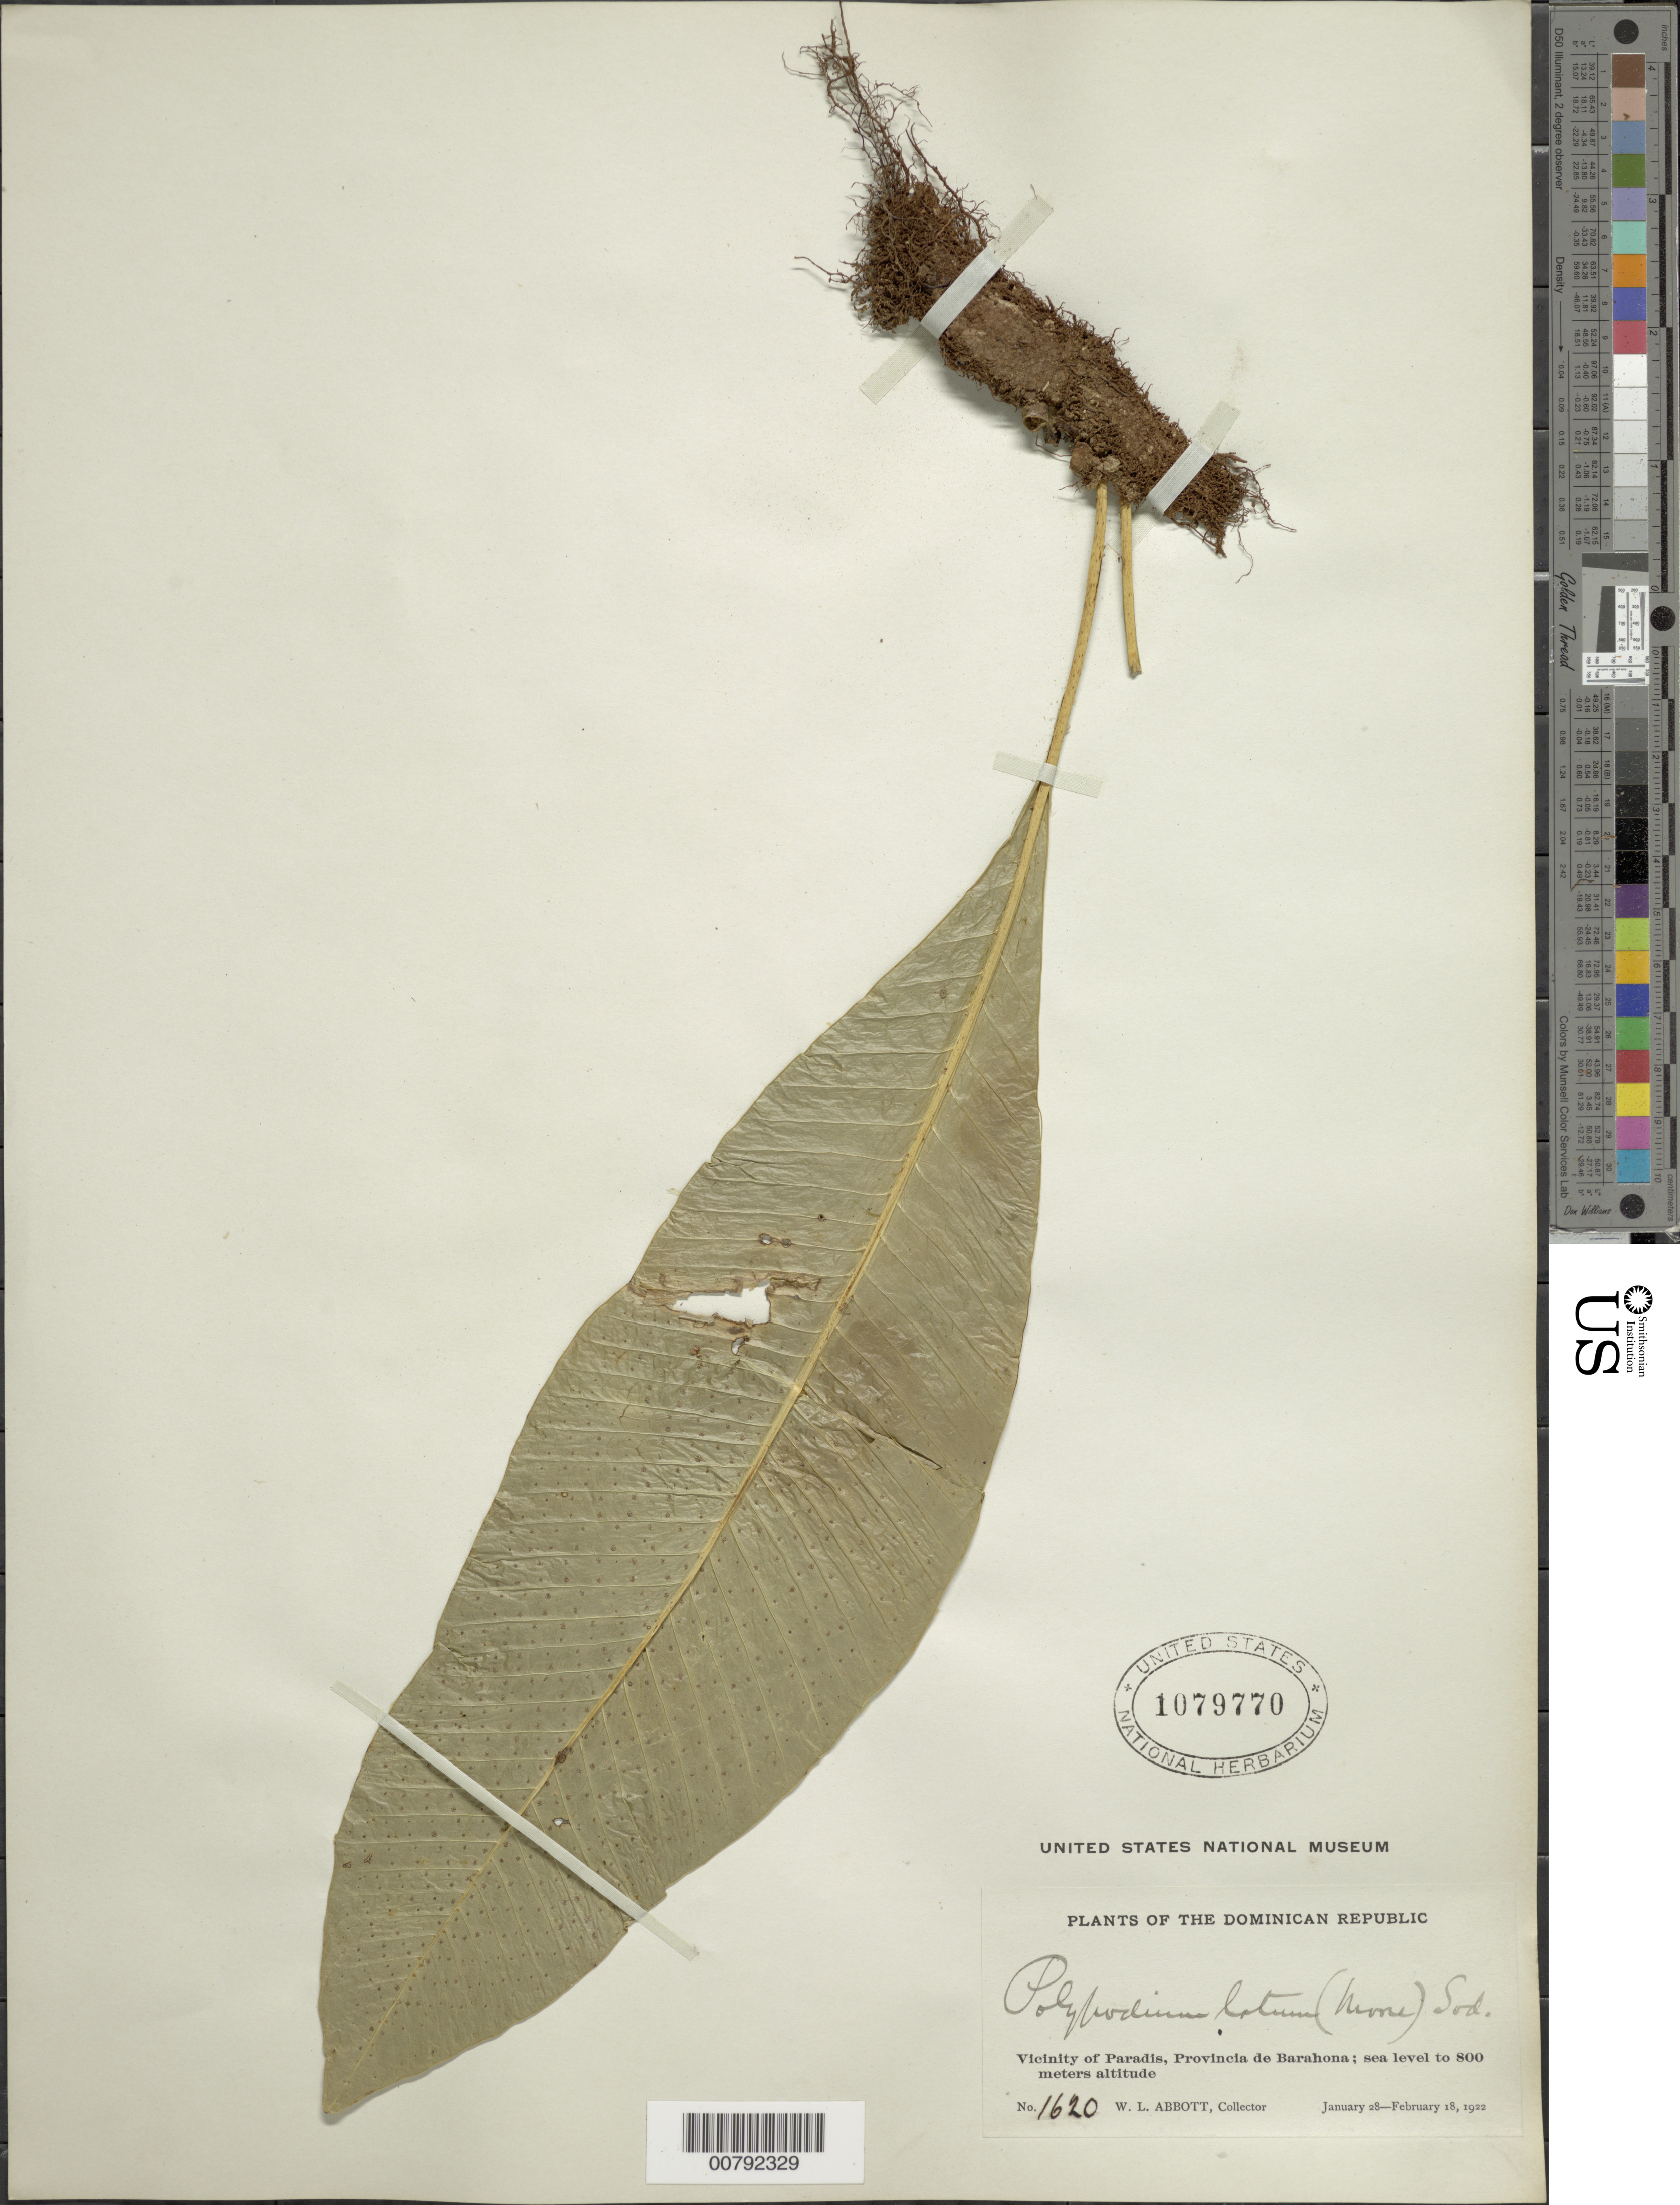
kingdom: Plantae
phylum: Tracheophyta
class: Polypodiopsida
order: Polypodiales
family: Polypodiaceae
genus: Campyloneurum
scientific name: Campyloneurum latum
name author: T. Moore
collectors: W. L. Abbott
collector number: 1620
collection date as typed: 28 Feb 1922 18 Feb 1922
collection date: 1922-02-18/1922-02-28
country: Dominican Republic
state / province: Barahona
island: Hispaniola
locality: Paradis vicinity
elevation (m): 0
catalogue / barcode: US 1079770